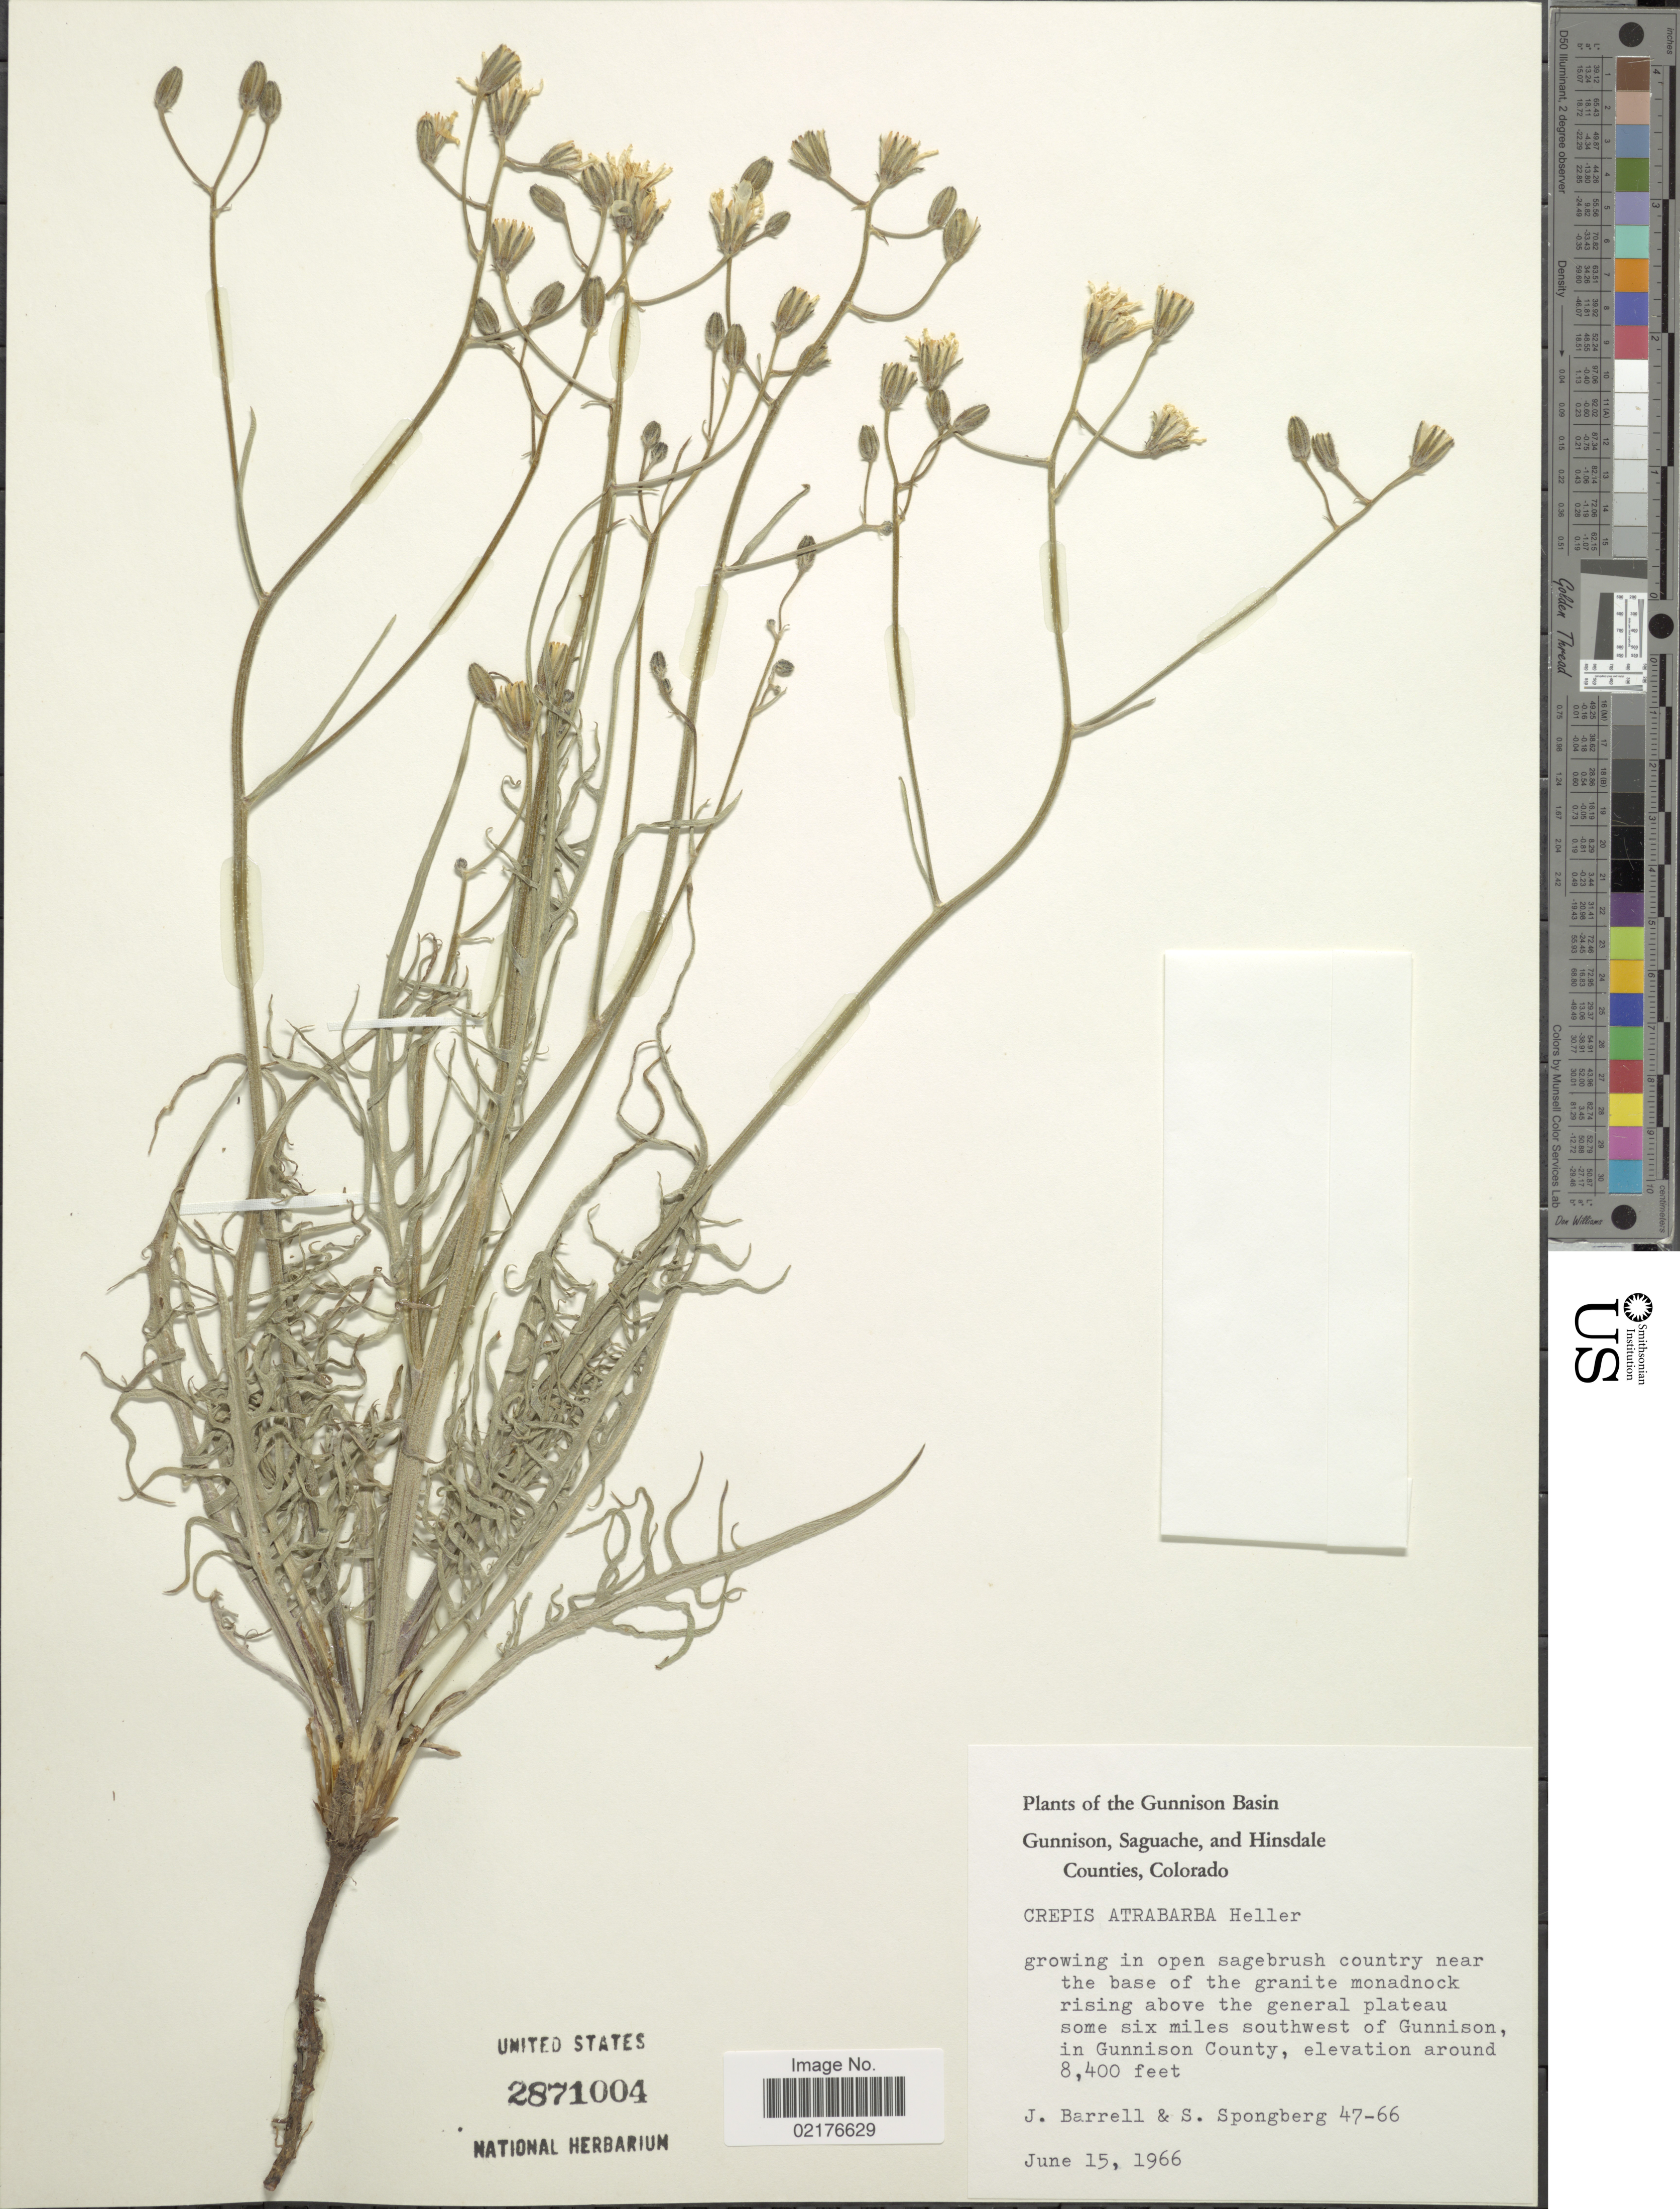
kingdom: Plantae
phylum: Tracheophyta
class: Magnoliopsida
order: Asterales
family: Asteraceae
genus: Crepis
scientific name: Crepis atribarba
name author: A. Heller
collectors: J. Barrell & S. A.Spongberg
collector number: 47-66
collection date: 1966-06-15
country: United States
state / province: Colorado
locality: The Gunnison Basin, Gunnison, Saguache, and Hinsdale Counties, Colorado, in open sagebrush country near the base of the granite monadnock rising above the general plateau some six miles southwest of Gunnison, in Gunnison County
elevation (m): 2560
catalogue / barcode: US 2871004